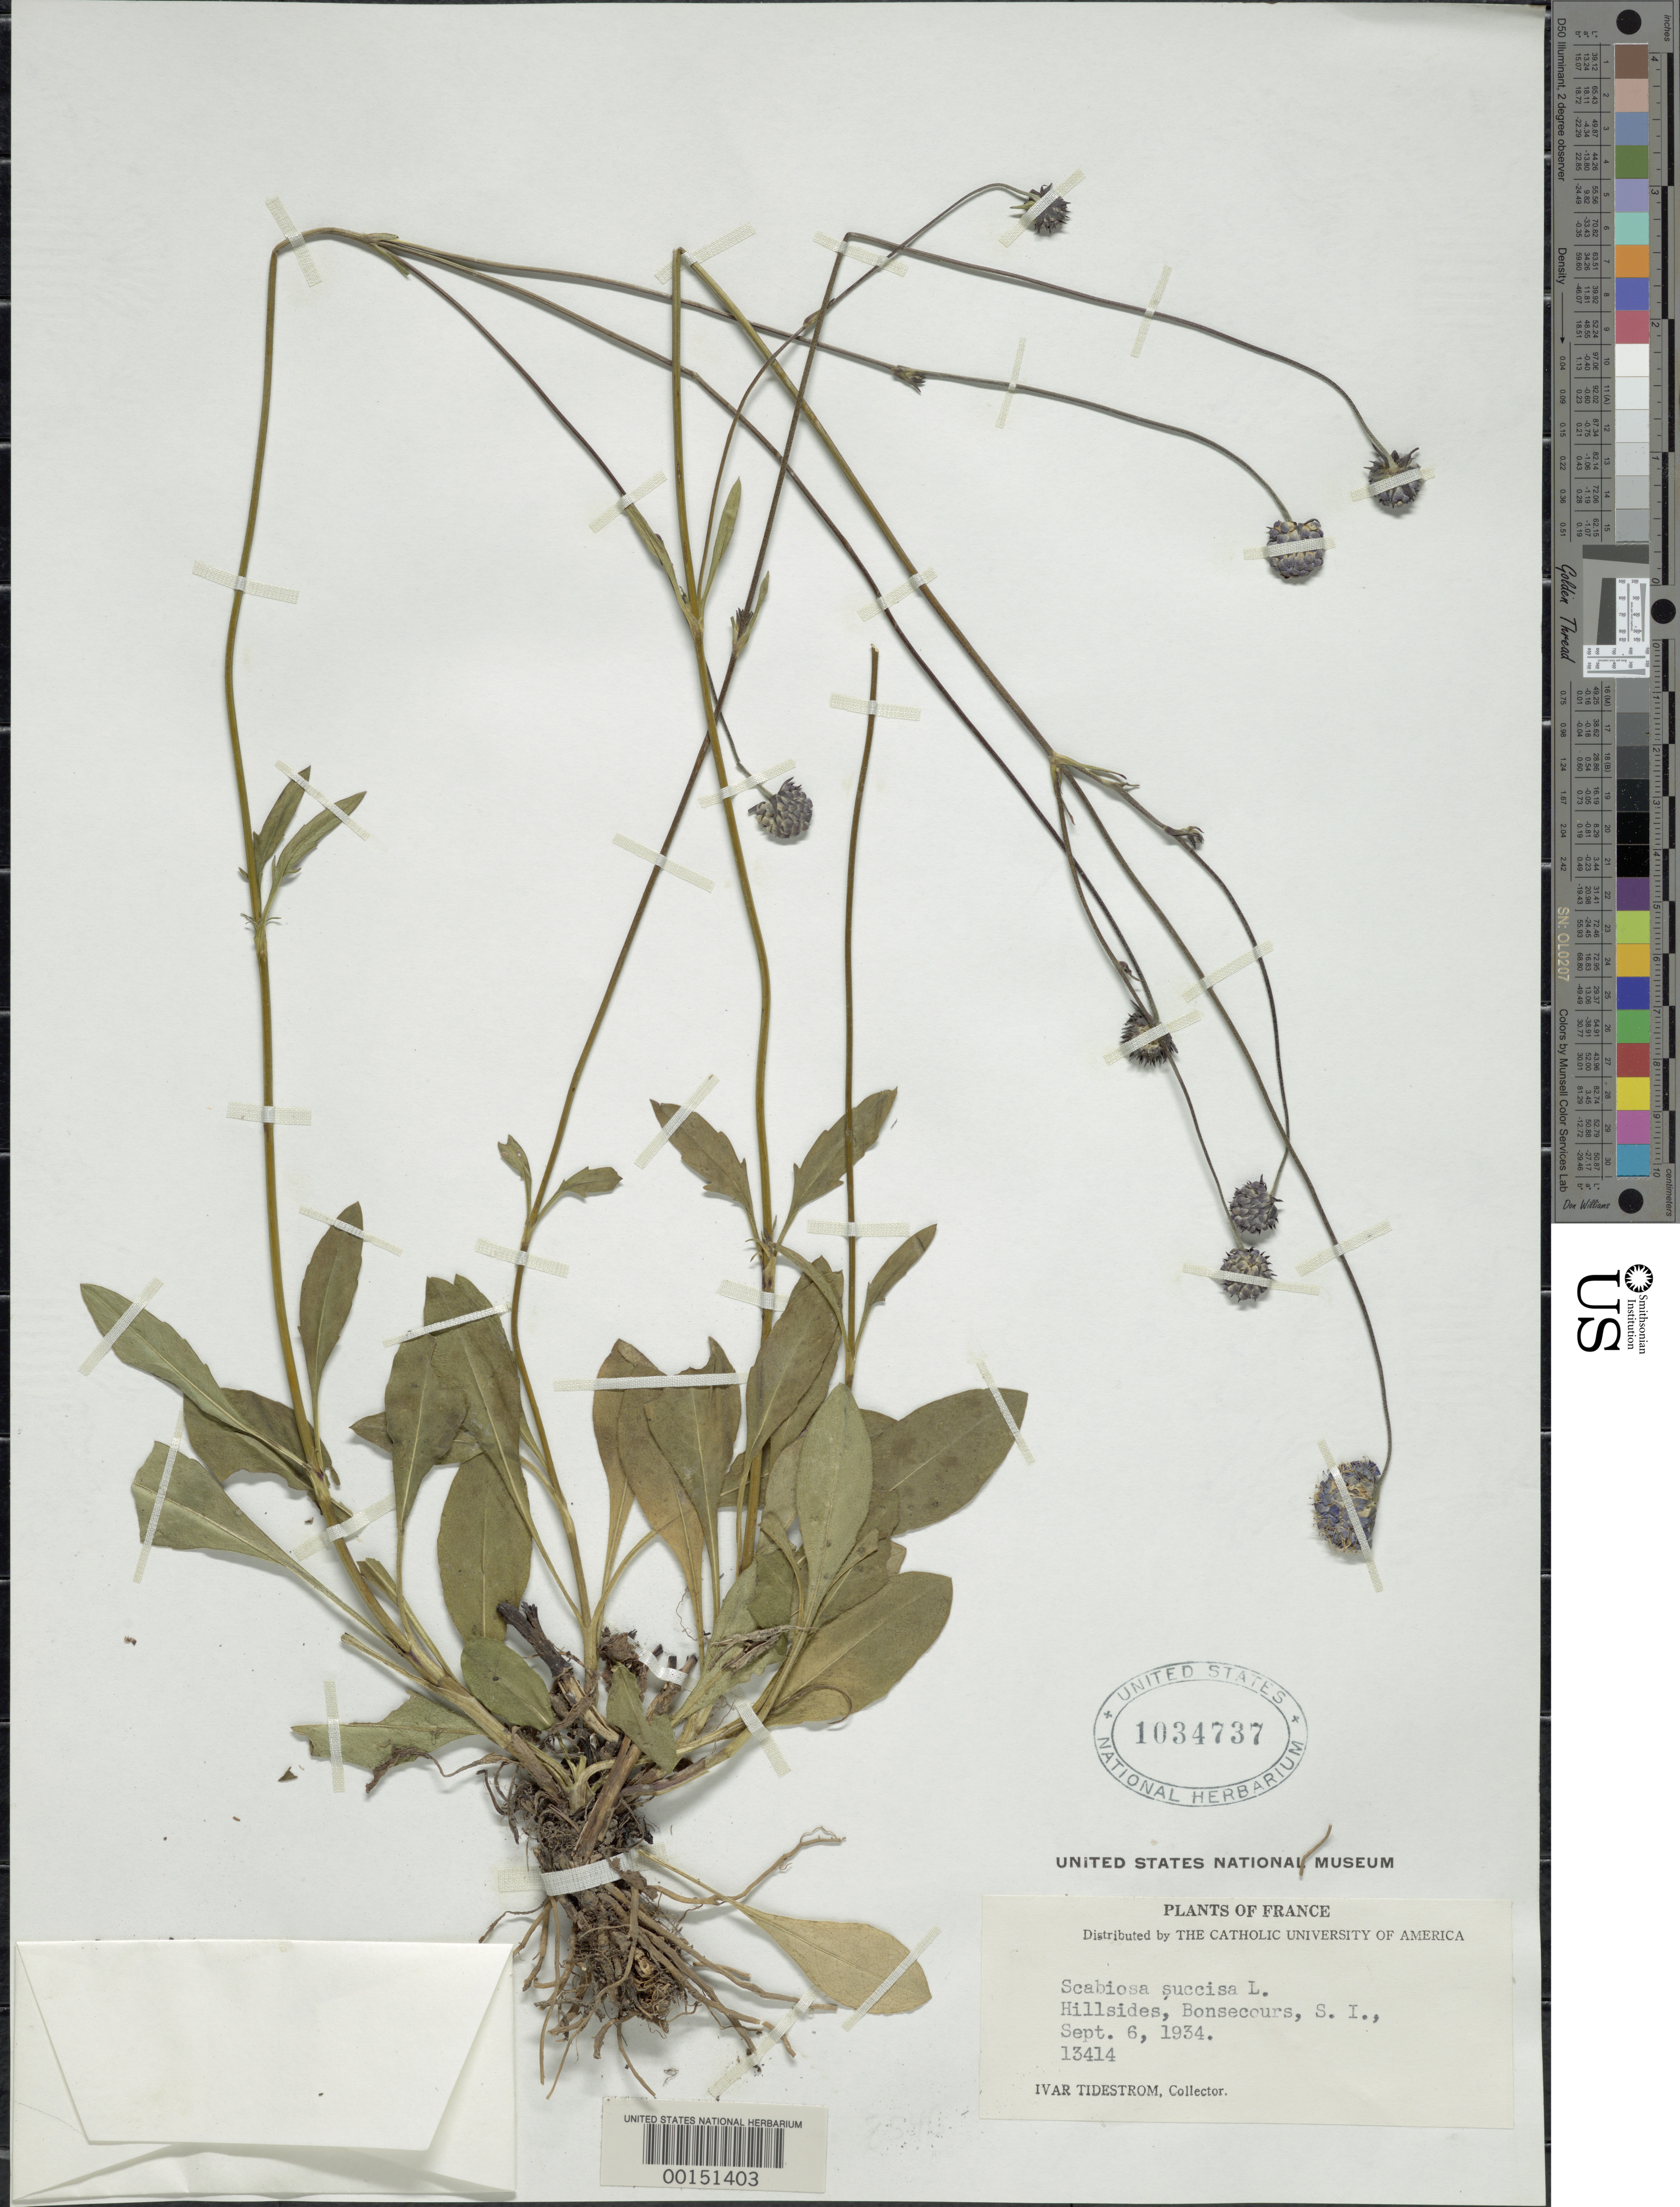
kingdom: Plantae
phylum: Tracheophyta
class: Magnoliopsida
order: Dipsacales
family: Caprifoliaceae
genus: Scabiosa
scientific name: Scabiosa succisa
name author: L.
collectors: I. F. Tidestrom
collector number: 13414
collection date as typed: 06 Sep 1934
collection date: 1934-09-06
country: France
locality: Hillsides, Bonsecours, S.I.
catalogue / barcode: US 1034737